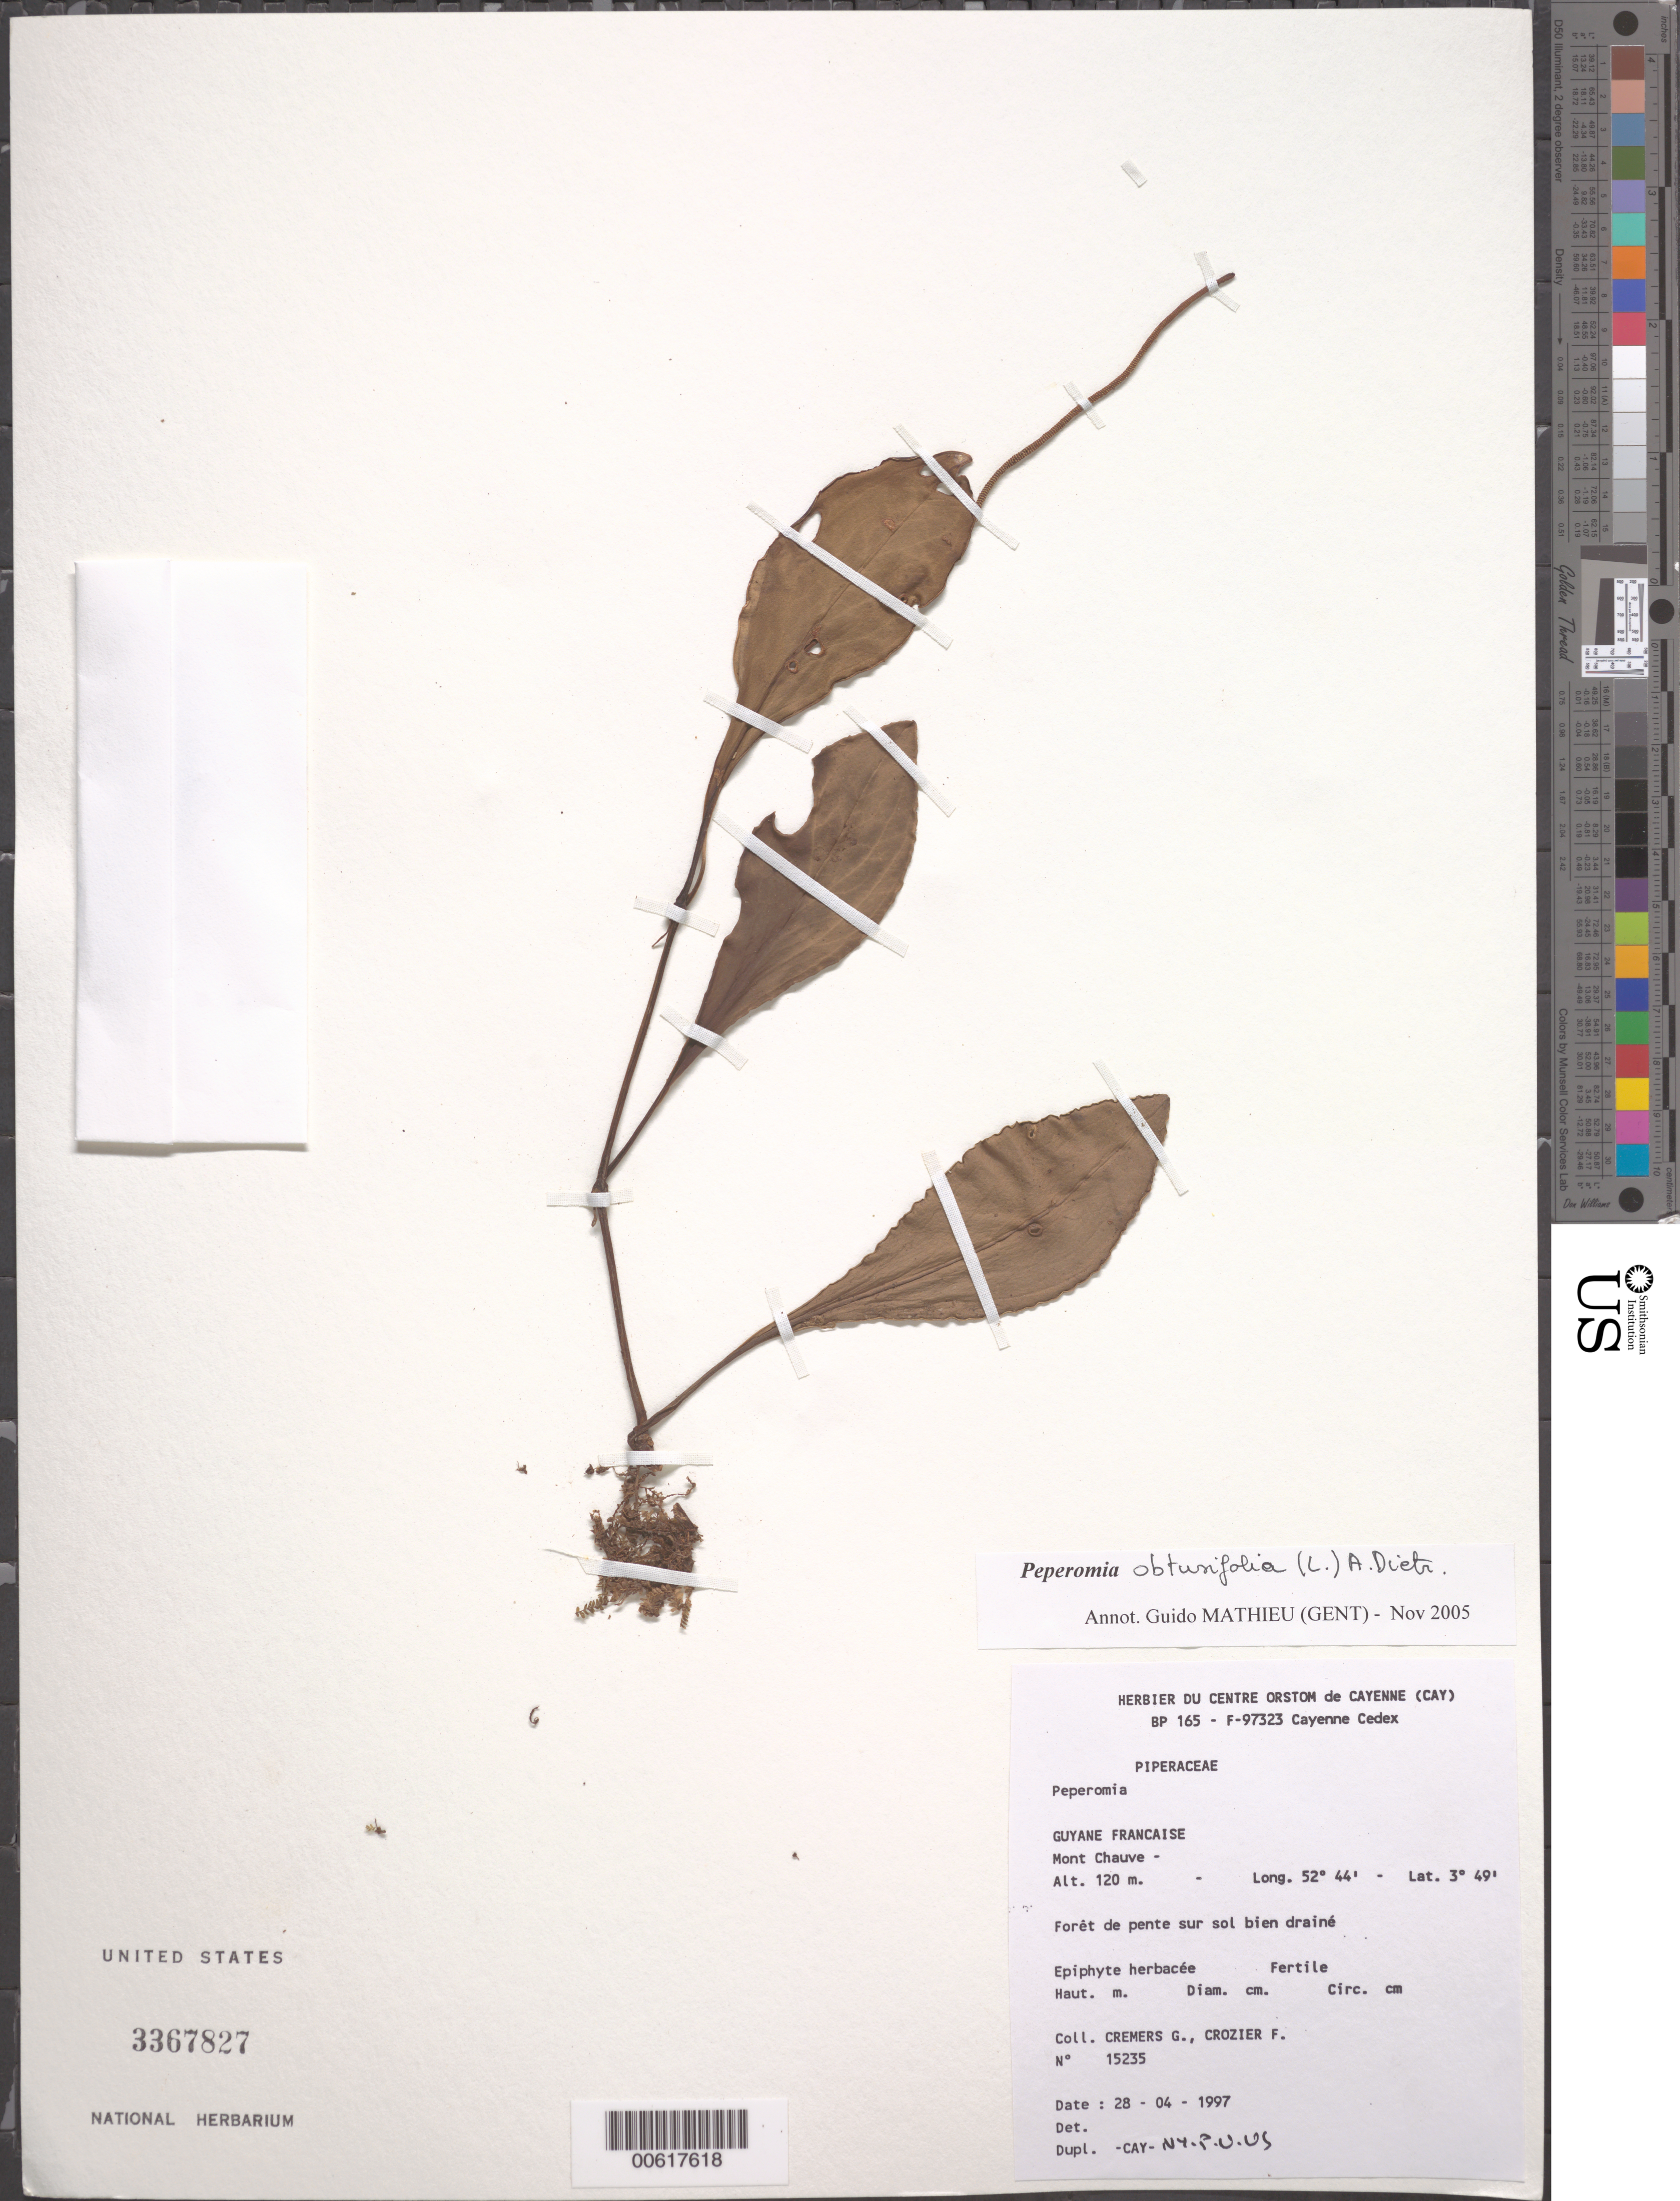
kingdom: Plantae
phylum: Tracheophyta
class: Magnoliopsida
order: Piperales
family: Piperaceae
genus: Peperomia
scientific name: Peperomia obtusifolia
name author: (L.) A. Dietr.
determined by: Mathieu, Guido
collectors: G. Cremers & F. Crozier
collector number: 15235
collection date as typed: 28-Apr-97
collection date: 1997-04-28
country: French Guiana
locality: Mont Chauve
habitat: Slope forest, well drained soil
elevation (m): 120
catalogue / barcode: US 3367827